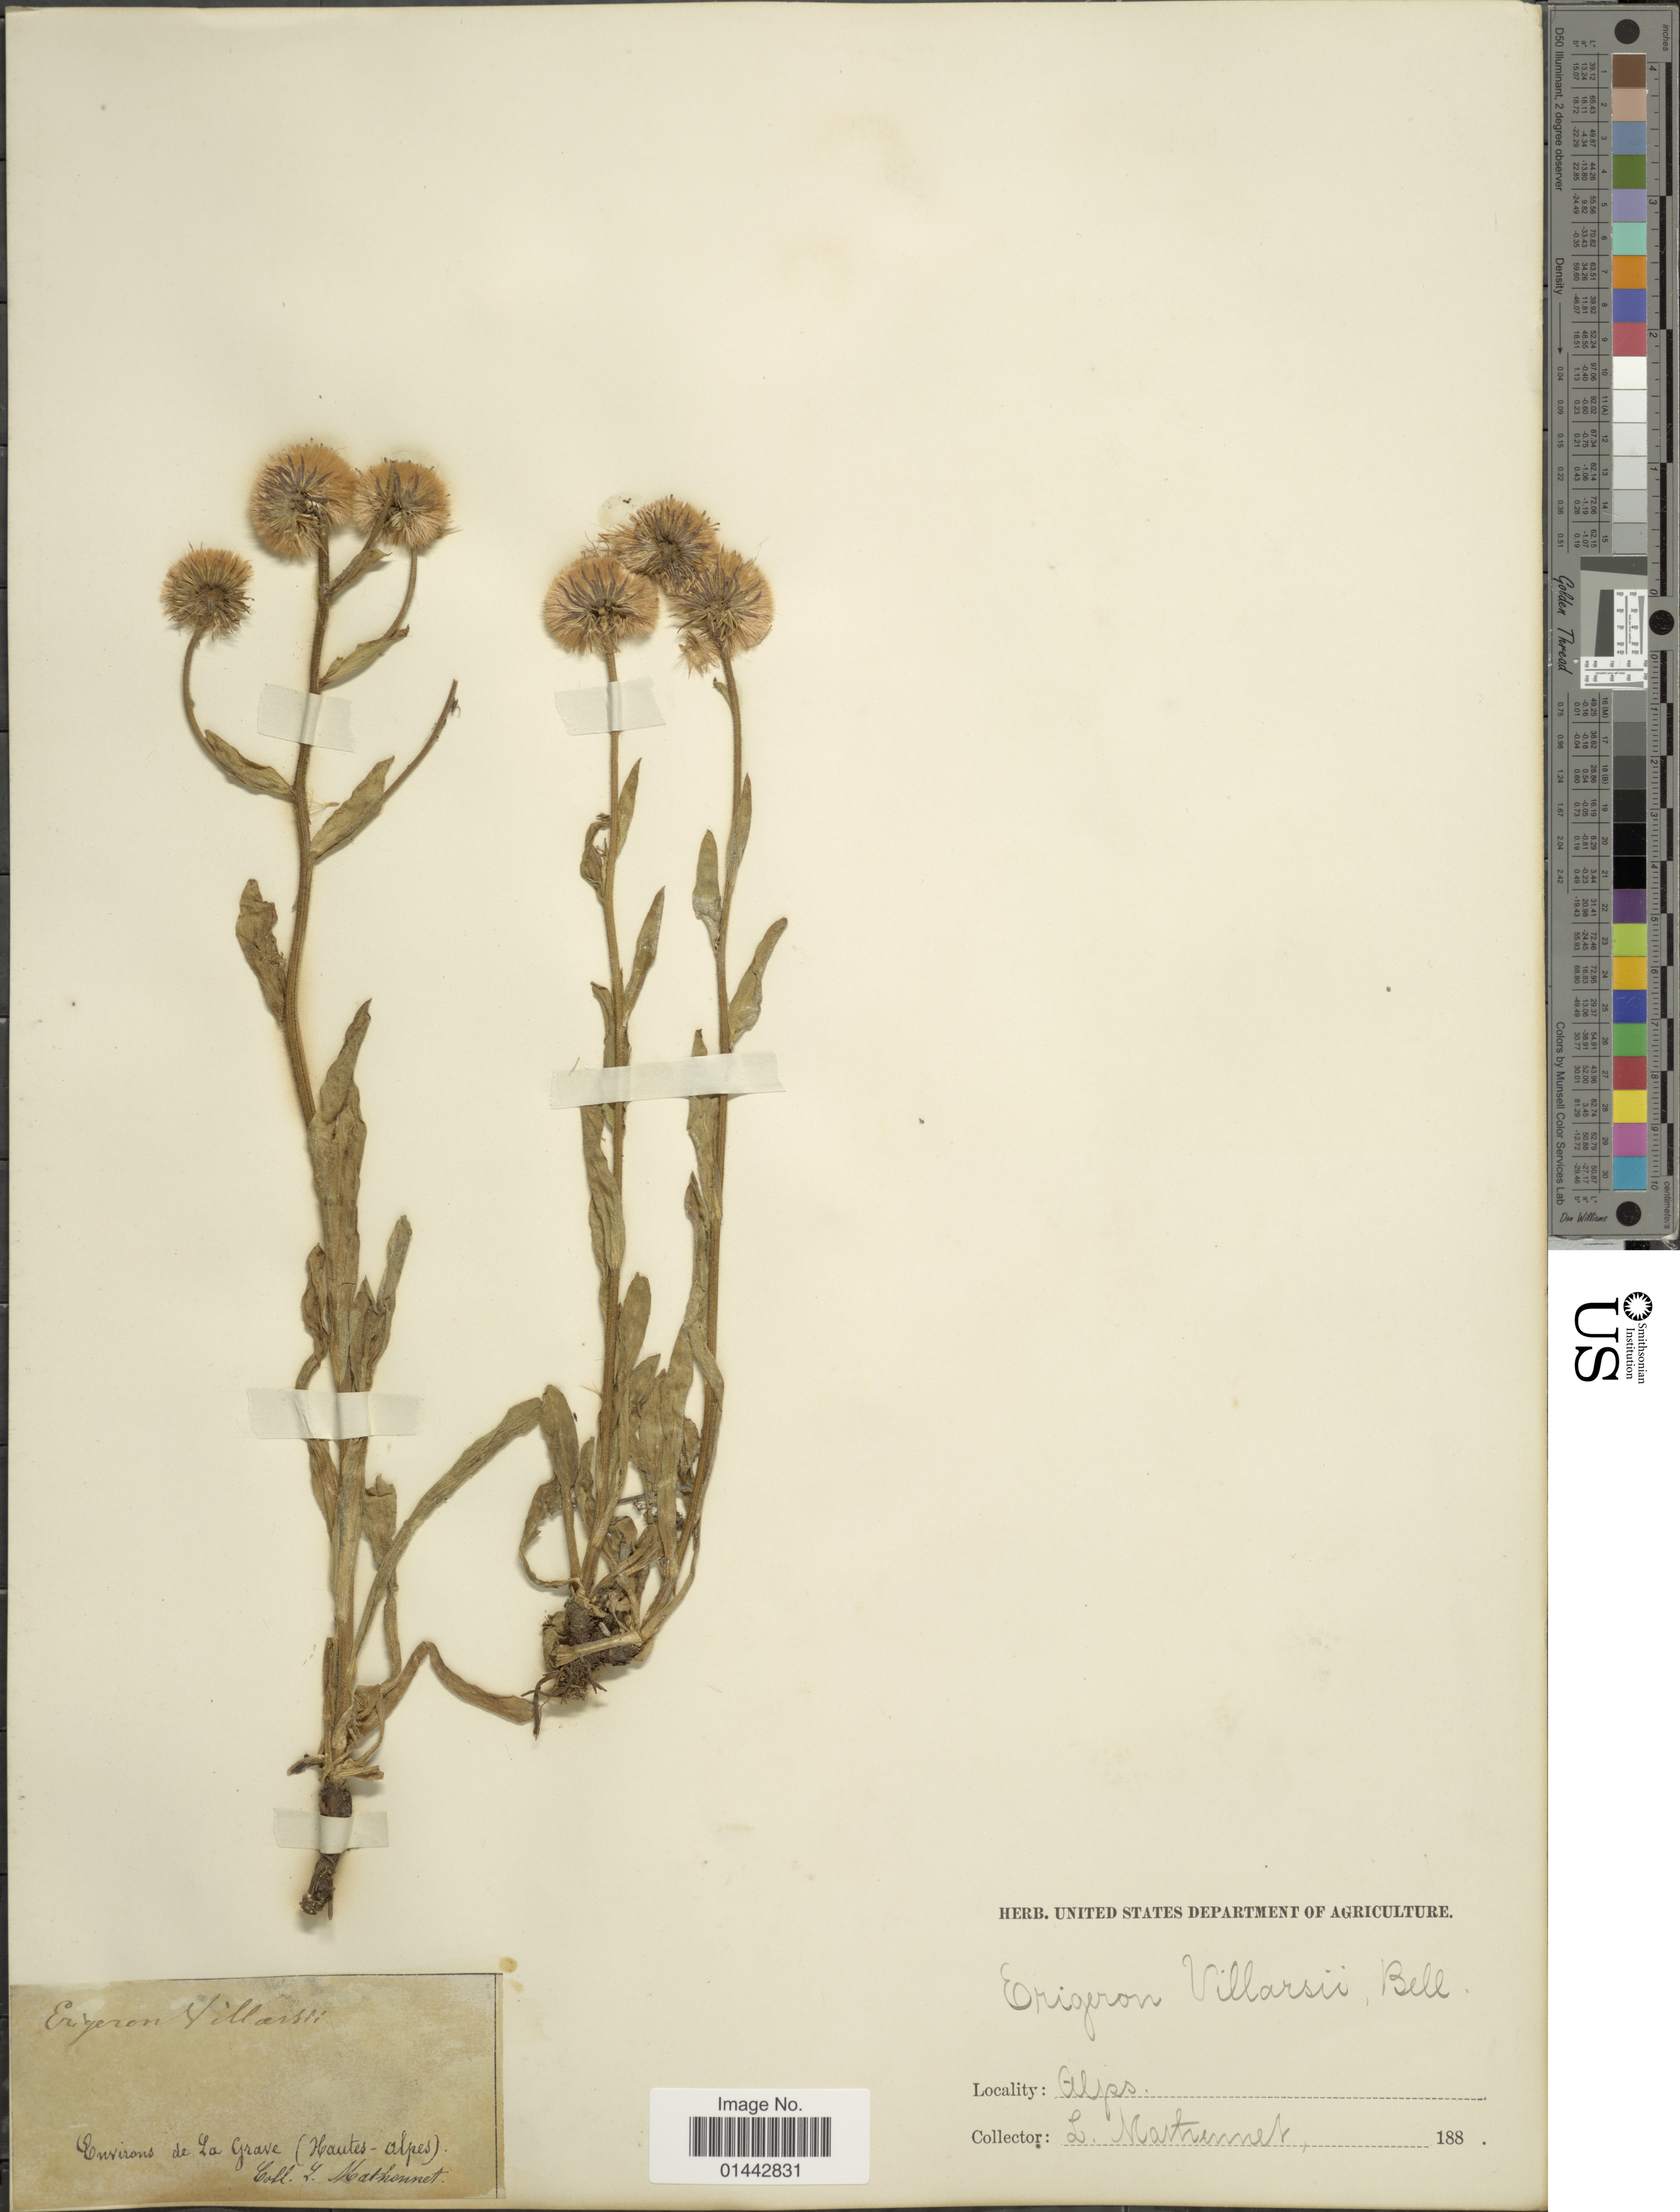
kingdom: Plantae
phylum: Tracheophyta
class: Magnoliopsida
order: Asterales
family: Asteraceae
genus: Erigeron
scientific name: Erigeron villarsii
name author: Bellardi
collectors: L. Mathonnet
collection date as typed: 188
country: France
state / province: Provence-Alpes-Côte d'Azur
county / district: Hautes-Alpes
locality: Alps, Environs de La Grave (Hautes-Alpes).